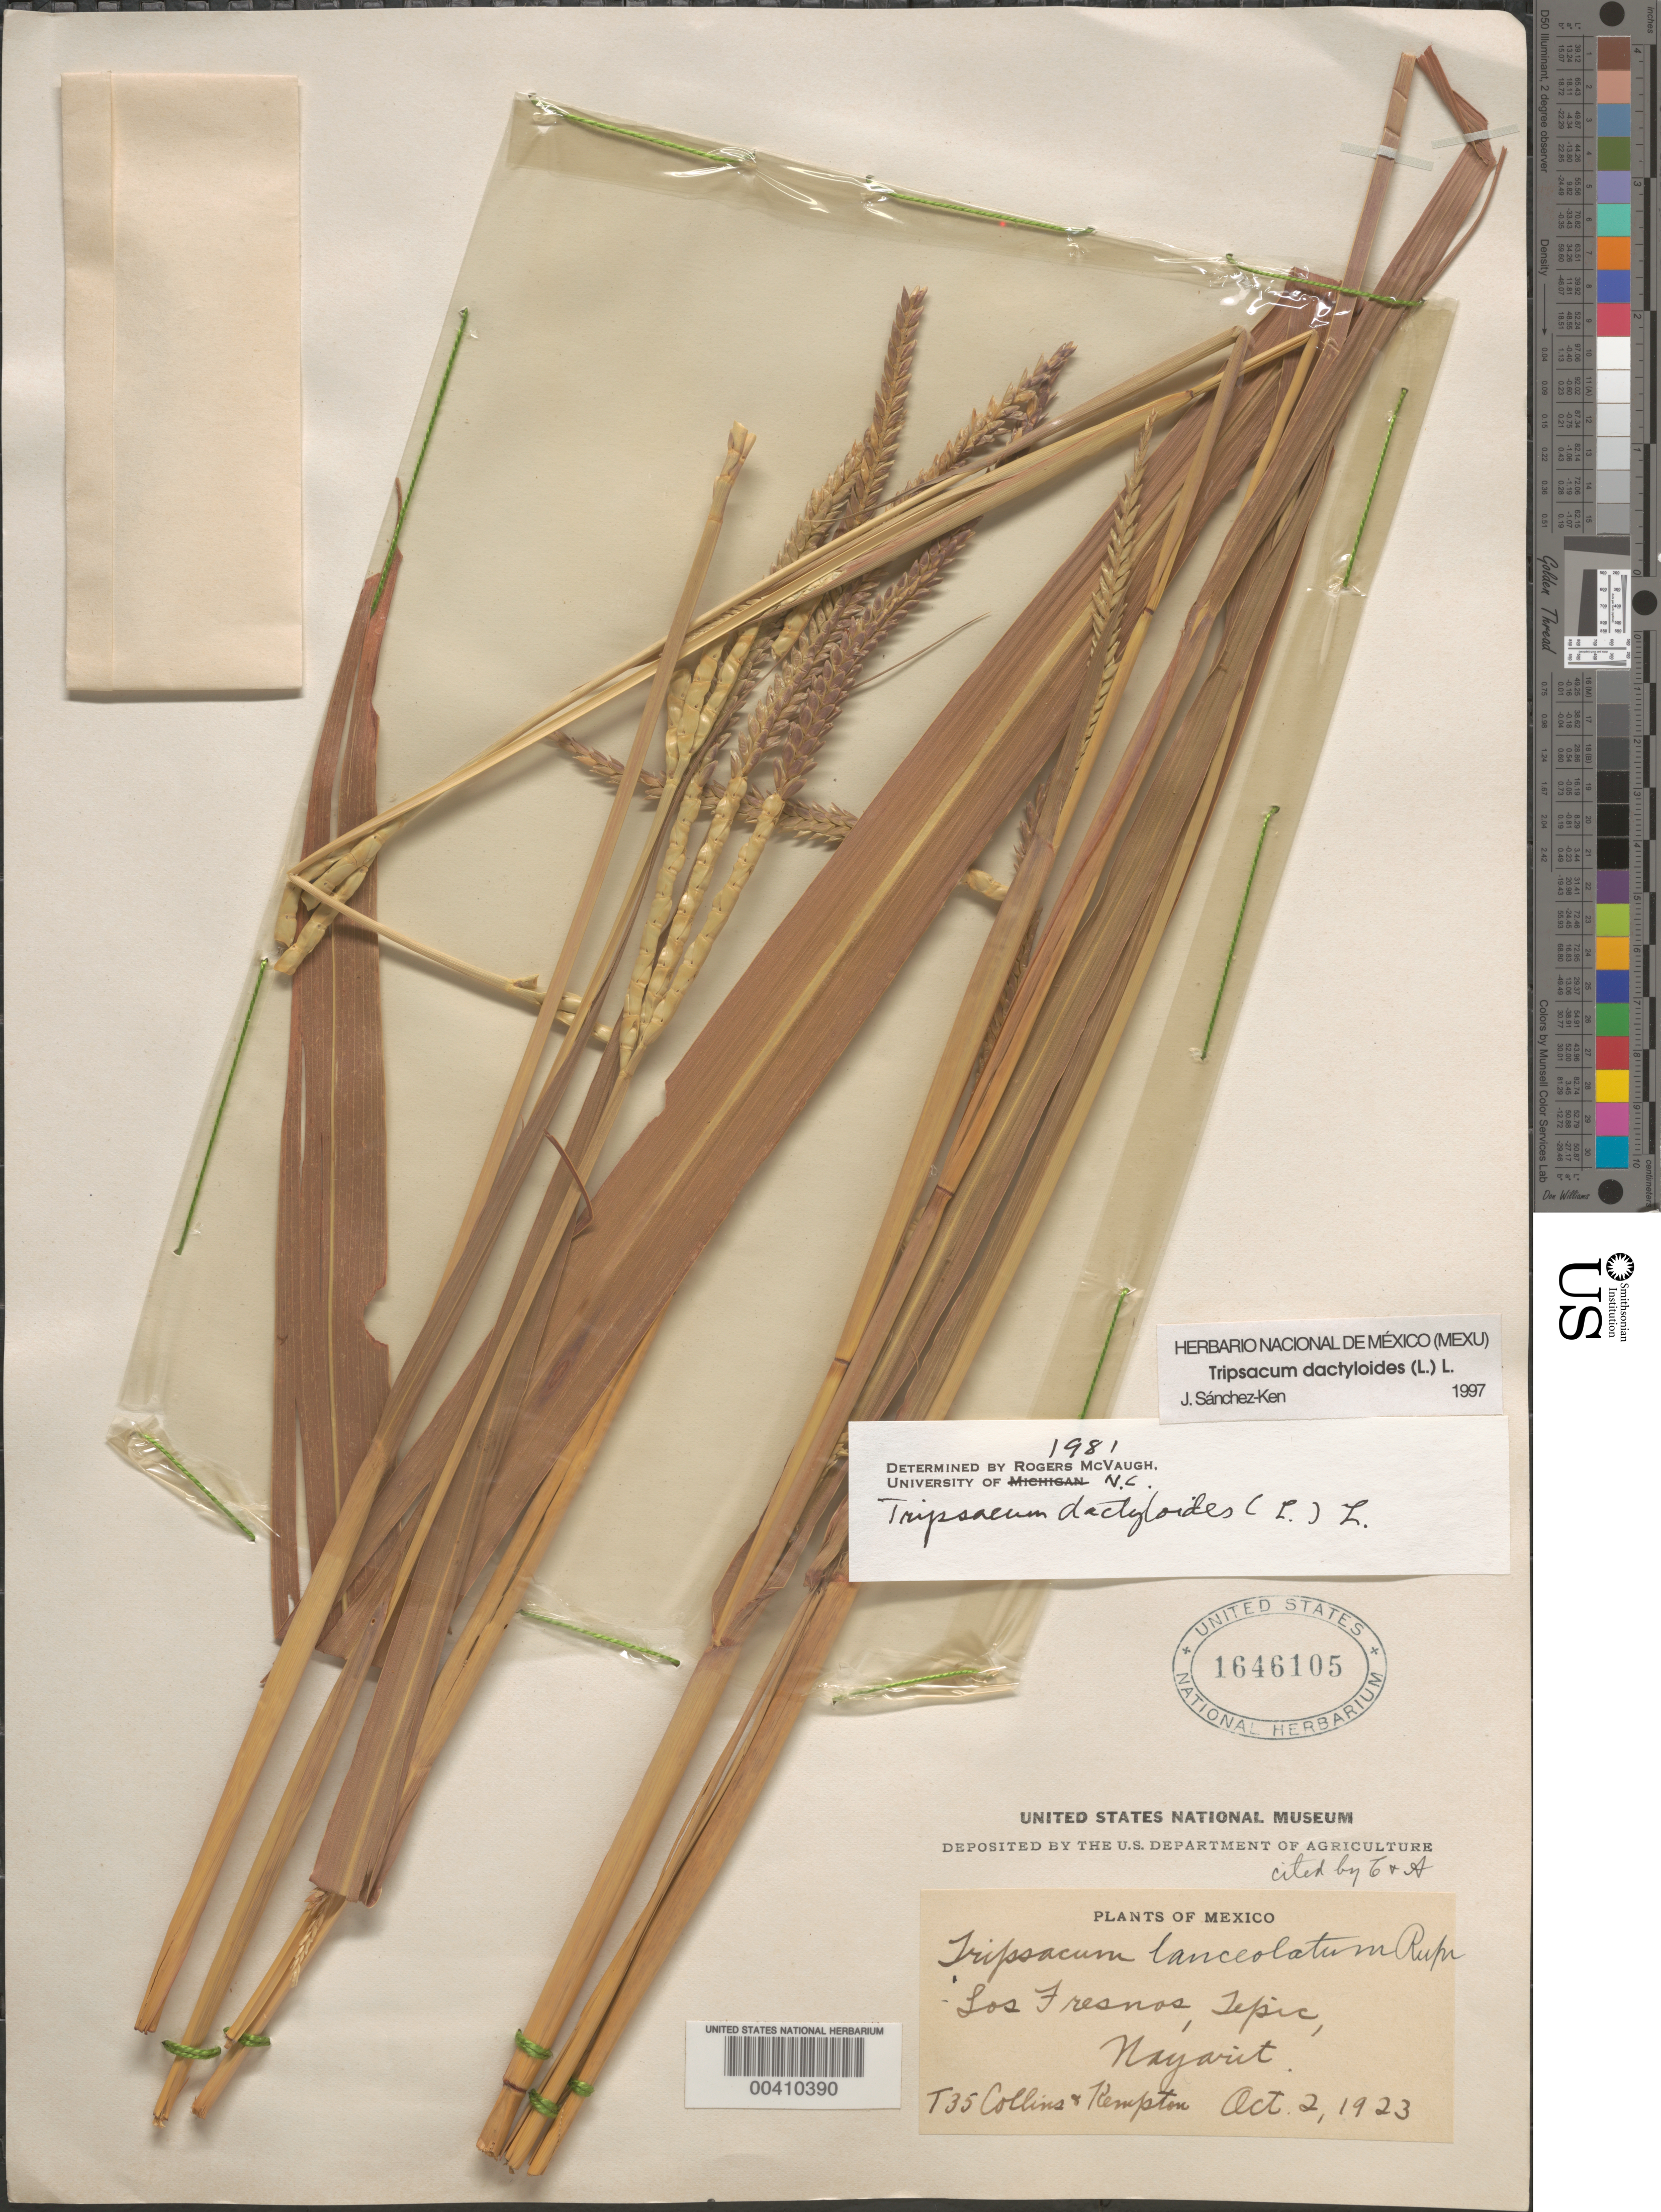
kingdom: Plantae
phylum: Tracheophyta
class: Liliopsida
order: Poales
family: Poaceae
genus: Tripsacum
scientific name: Tripsacum dactyloides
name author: (L.) L.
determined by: McVaugh, R.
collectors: -. Collins & Kempton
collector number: T35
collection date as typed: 2 Oct 1923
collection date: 1923-10-02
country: Mexico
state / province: Nayarit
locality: Los Fresnos, Tepic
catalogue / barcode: US 1646105